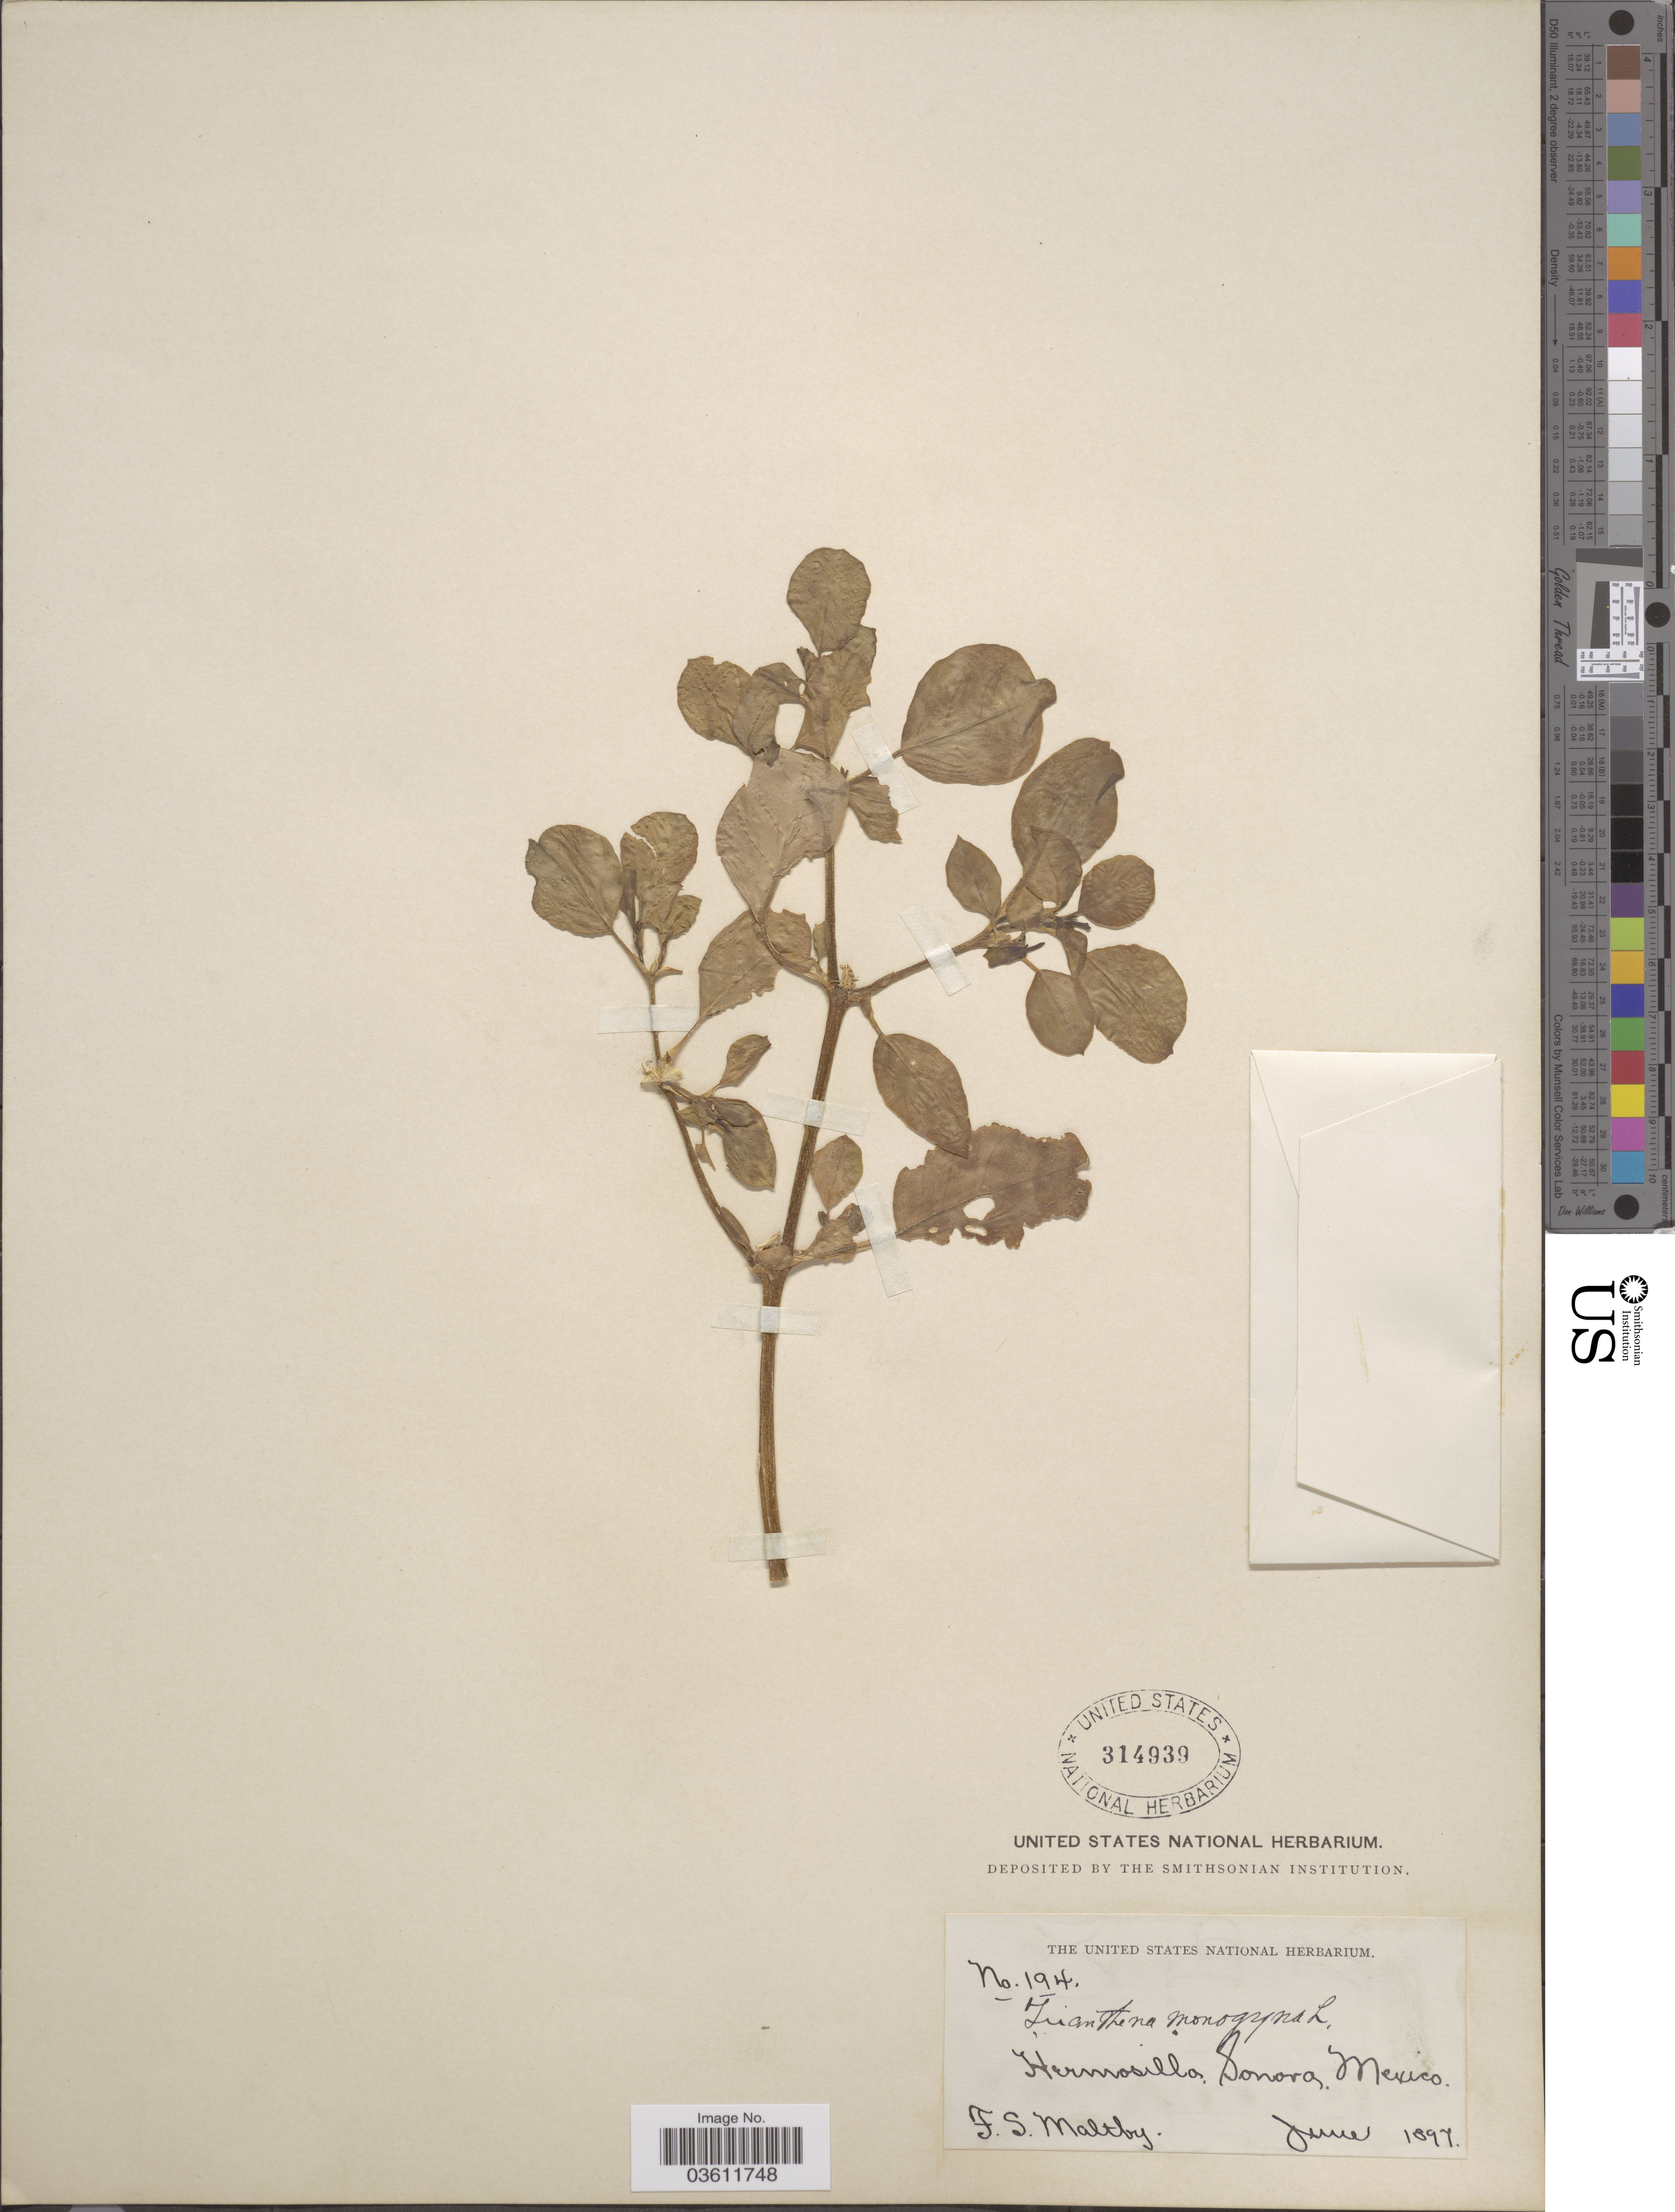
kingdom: Plantae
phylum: Tracheophyta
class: Magnoliopsida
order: Caryophyllales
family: Aizoaceae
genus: Trianthema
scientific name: Trianthema portulacastrum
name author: L.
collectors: F. S. Maltby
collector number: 194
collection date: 1897-06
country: Mexico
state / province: Sonora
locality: Hermosilla.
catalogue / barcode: US 314939